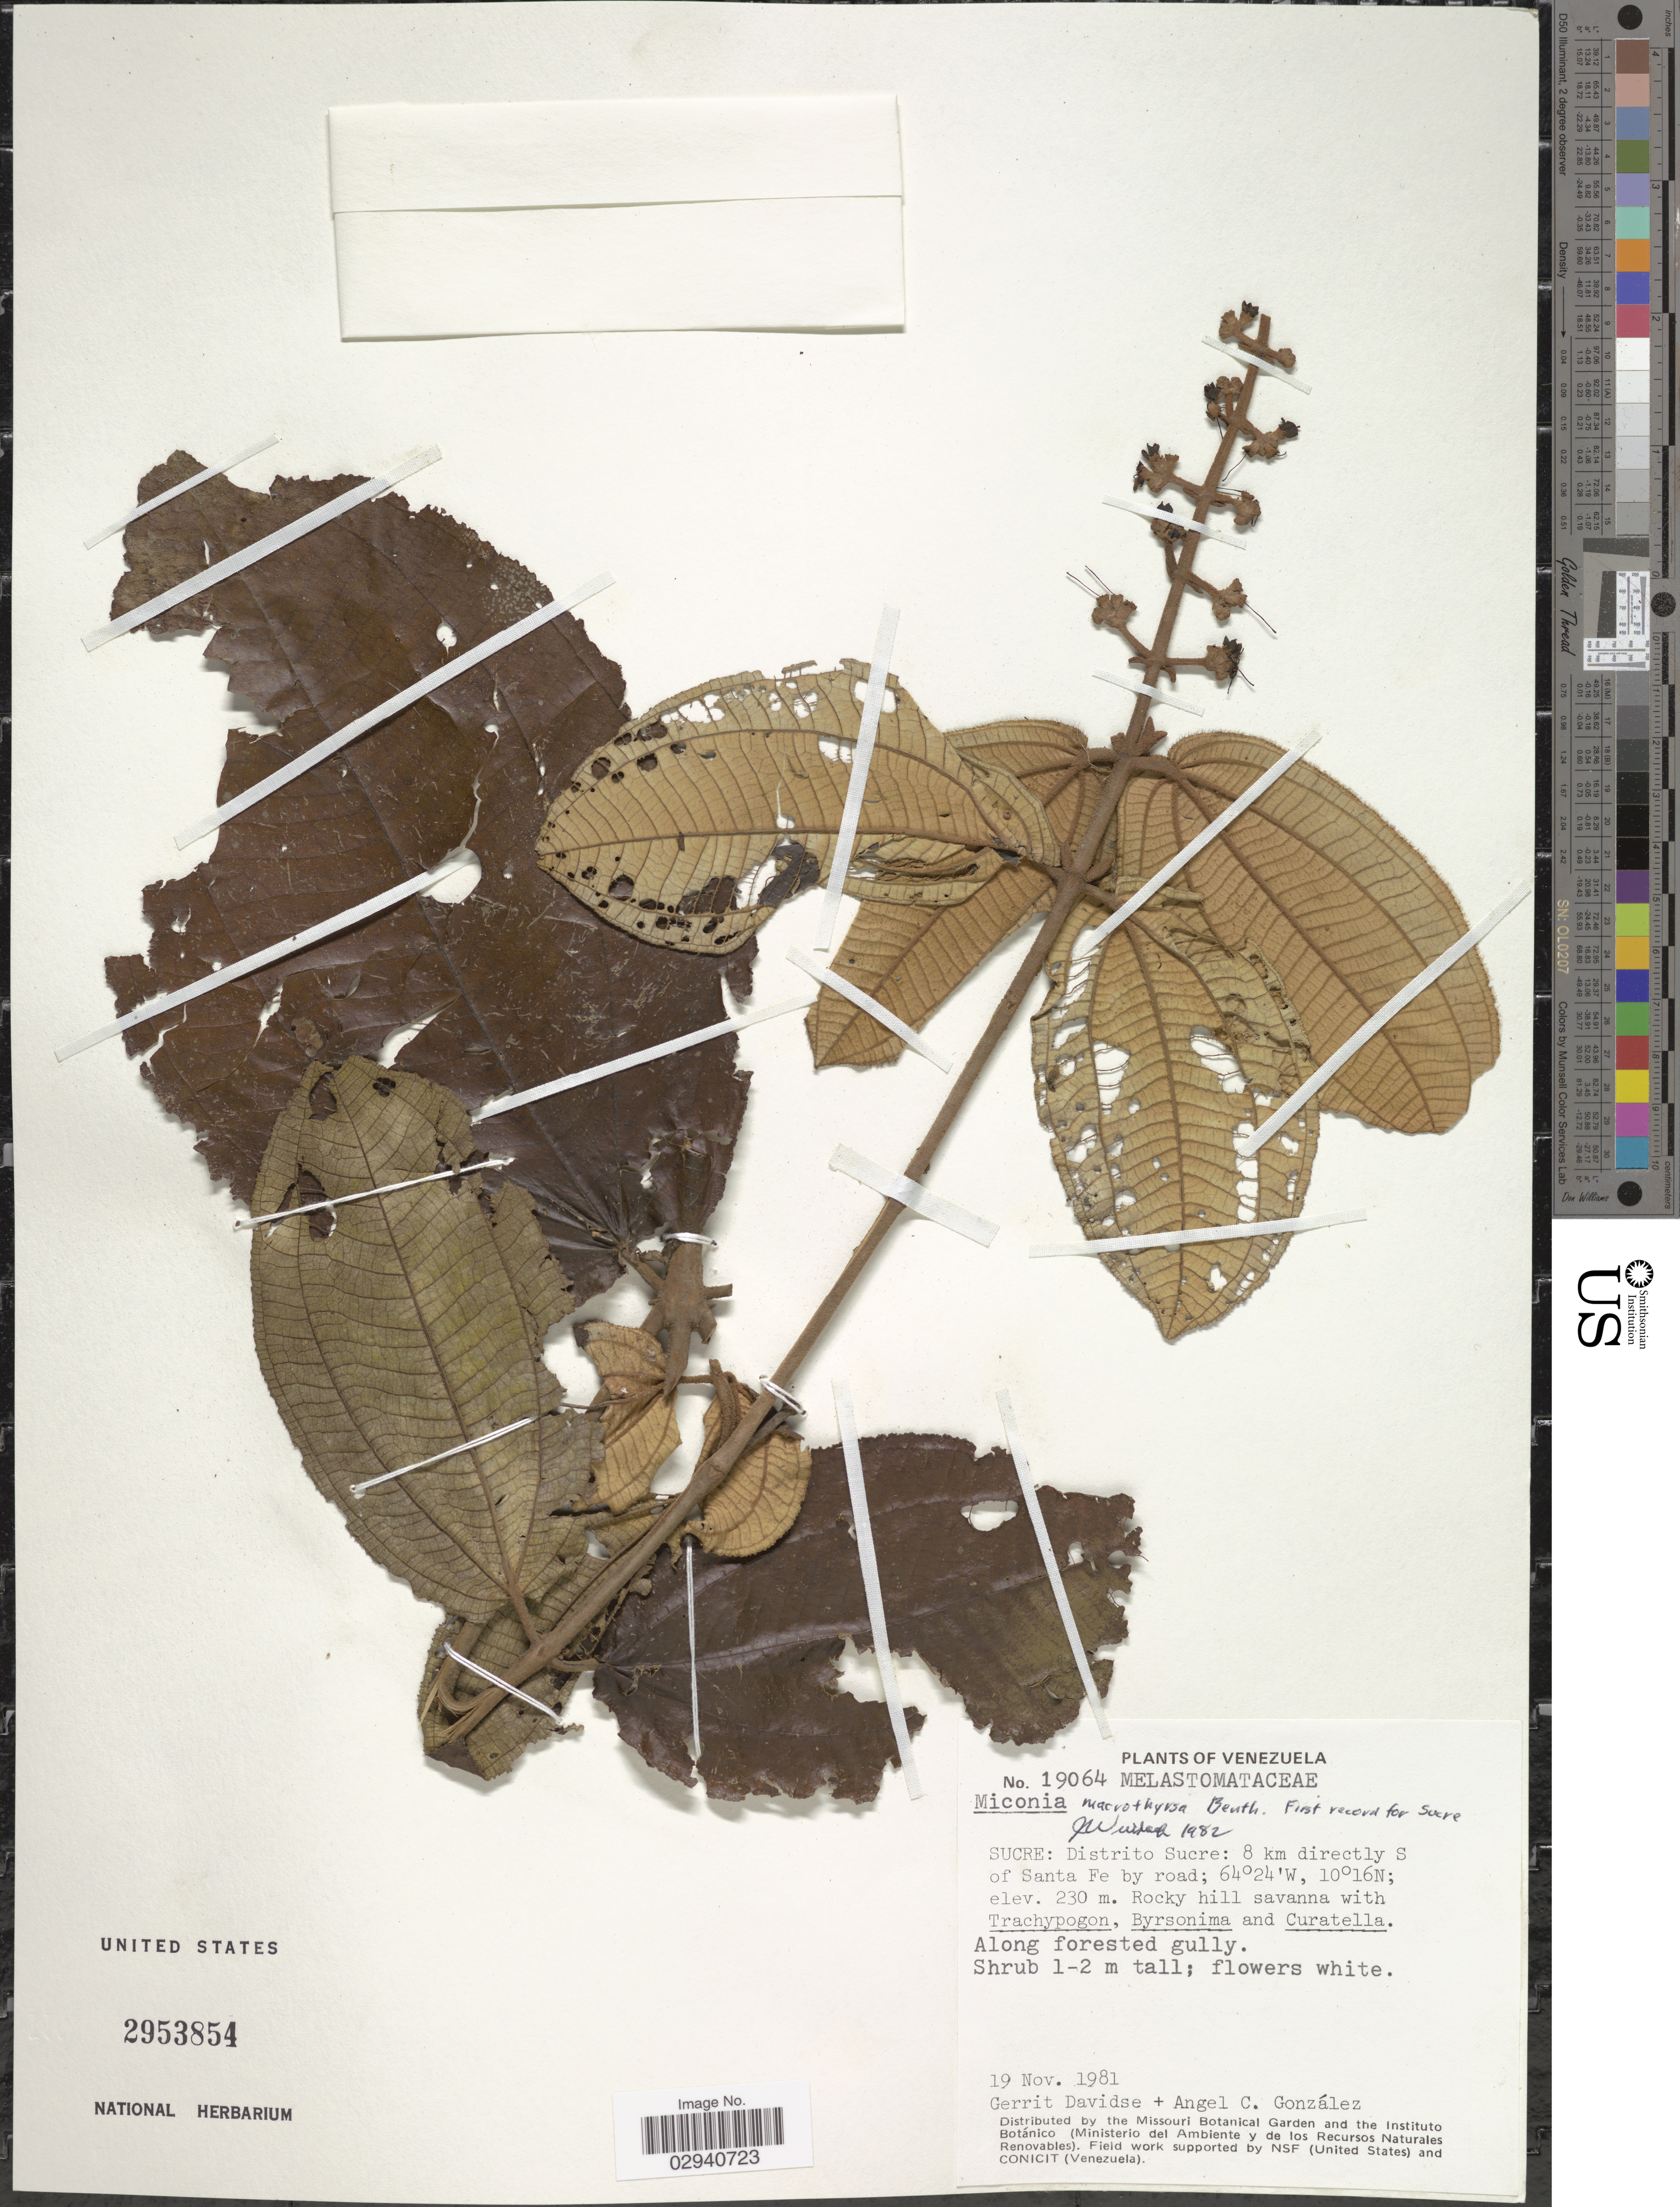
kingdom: Plantae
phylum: Tracheophyta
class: Magnoliopsida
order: Myrtales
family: Melastomataceae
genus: Miconia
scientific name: Miconia macrothyrsa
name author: Benth.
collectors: G. Davidse & A. C. González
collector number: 19064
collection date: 1981-11-19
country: Venezuela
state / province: Sucre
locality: Distrito Sucre: 8 km directly S of Santa Fe by road.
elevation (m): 230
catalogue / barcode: US 2953854